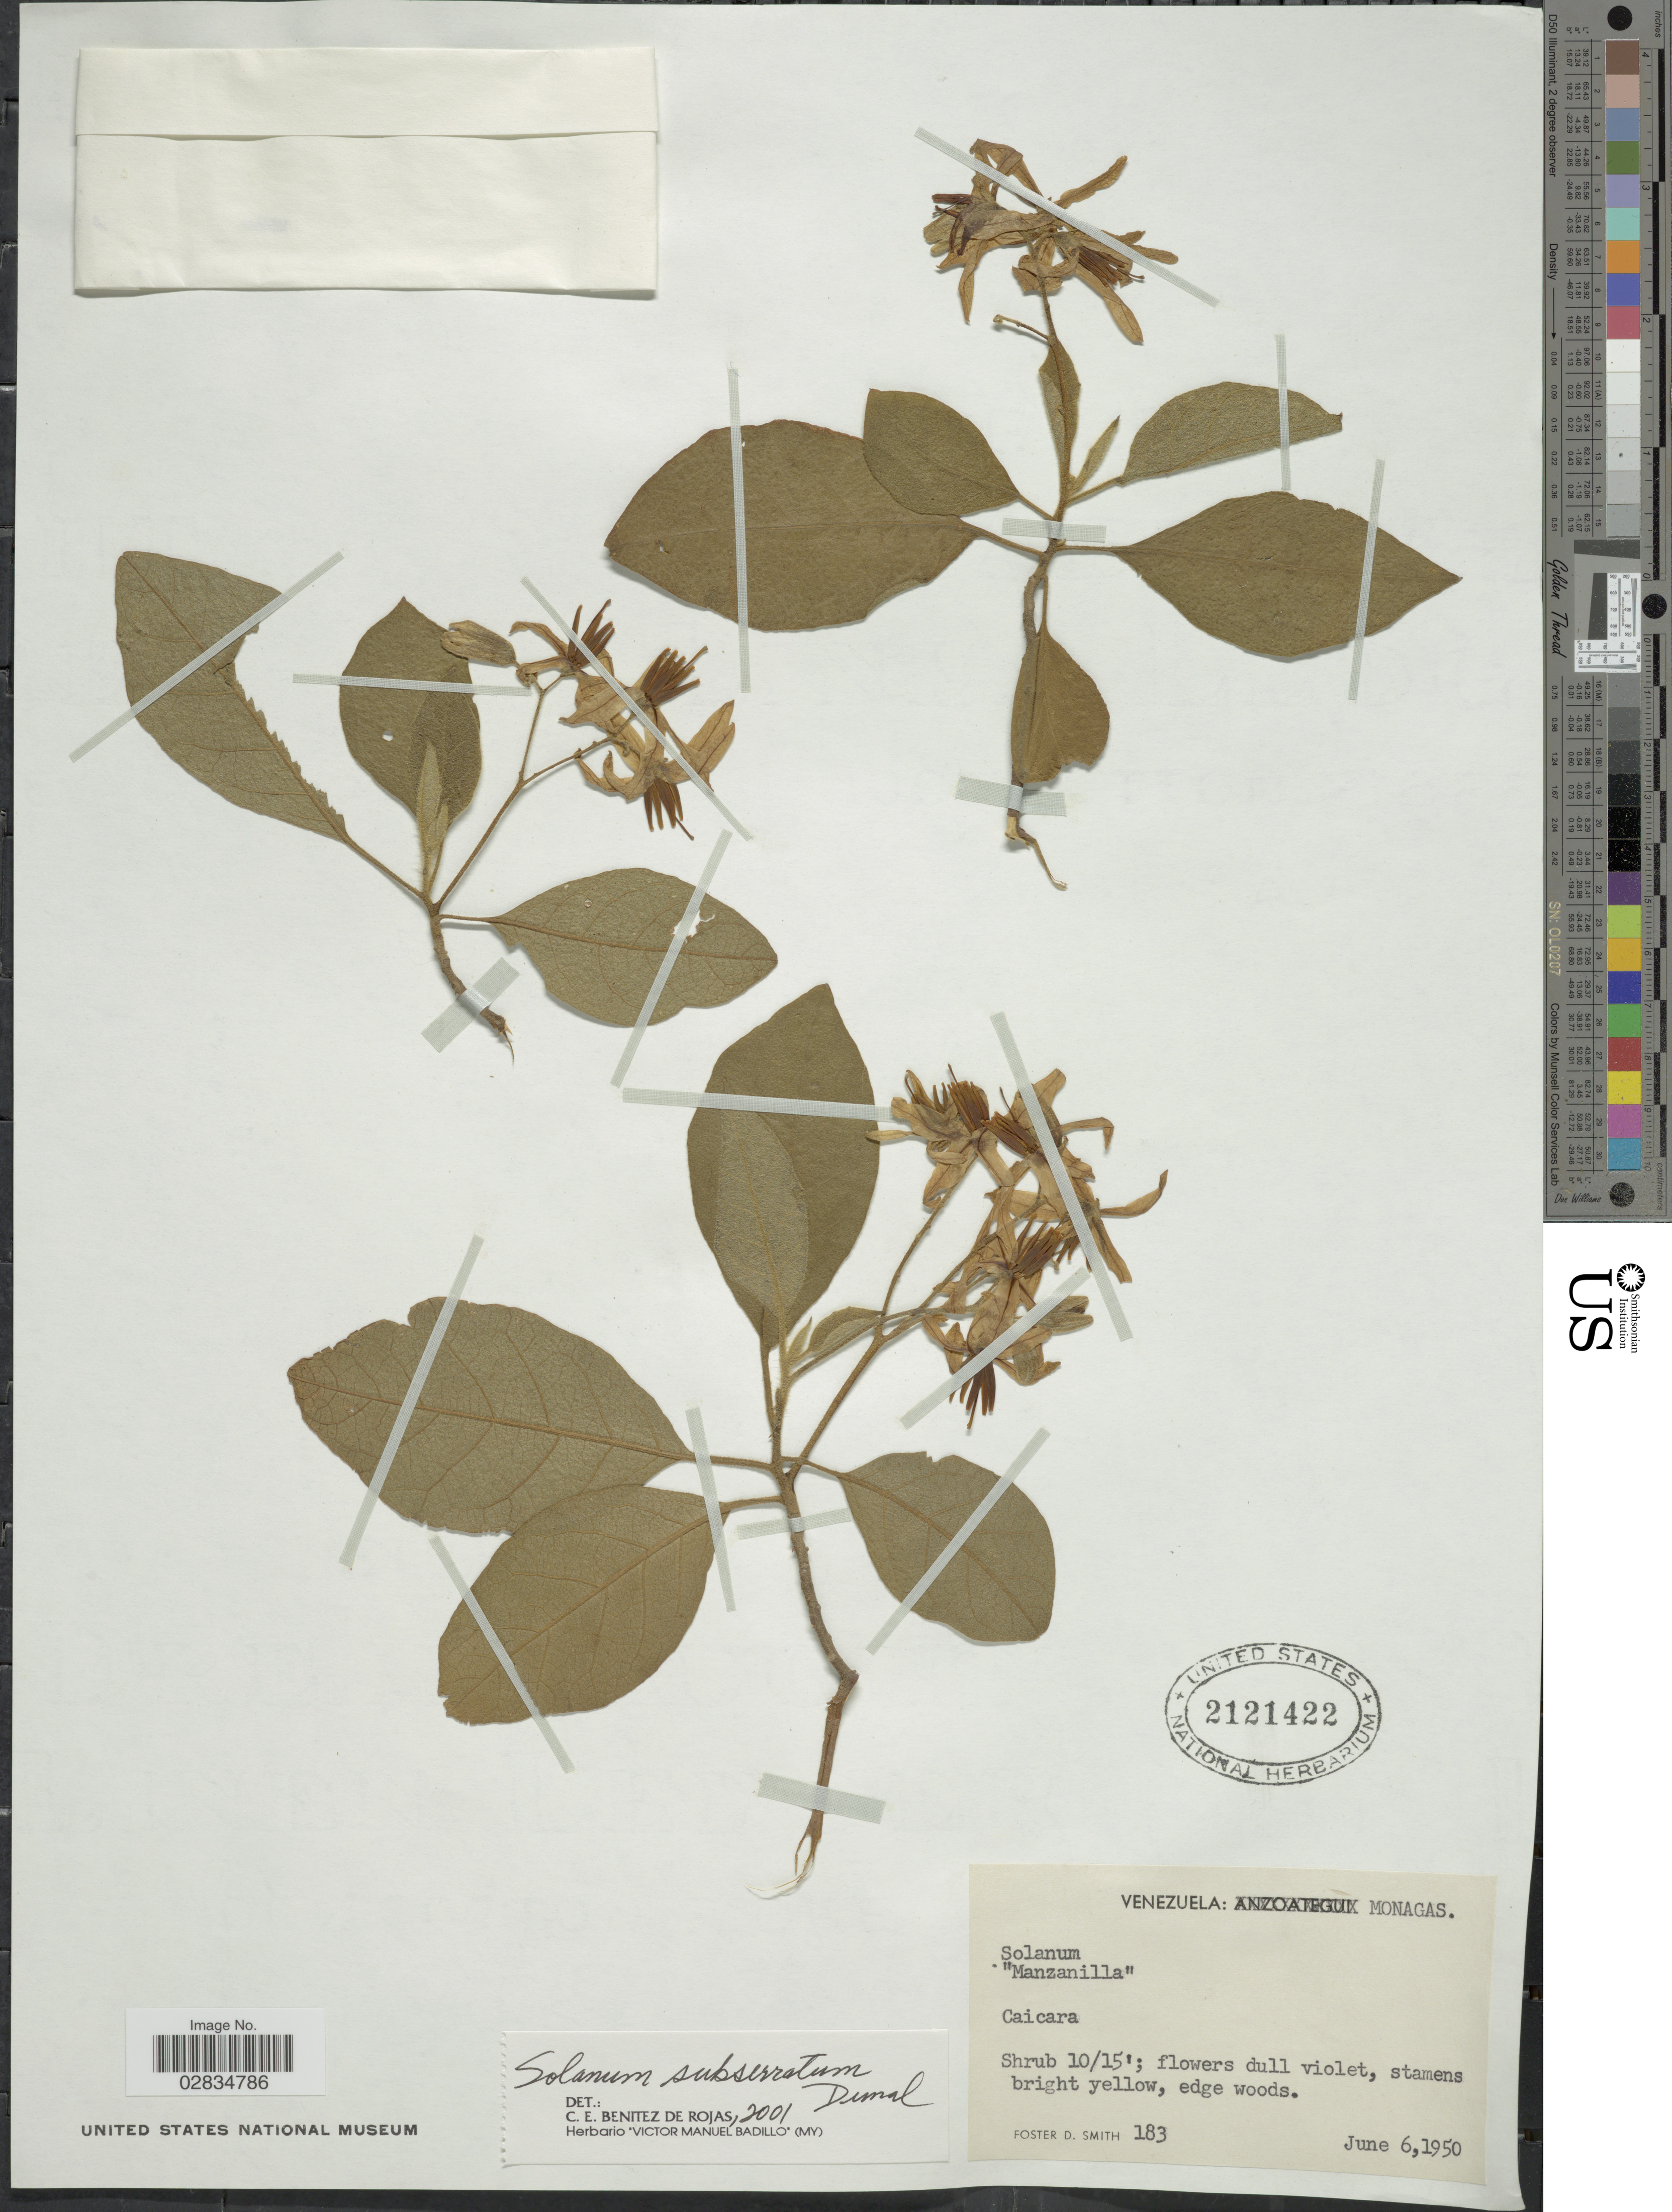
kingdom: Plantae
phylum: Tracheophyta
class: Magnoliopsida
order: Solanales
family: Solanaceae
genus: Solanum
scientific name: Solanum subserratum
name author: Dunal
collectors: F. Smith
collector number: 183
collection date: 1950-06-06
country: Venezuela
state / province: Monagas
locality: Caicara.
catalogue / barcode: US 2121422